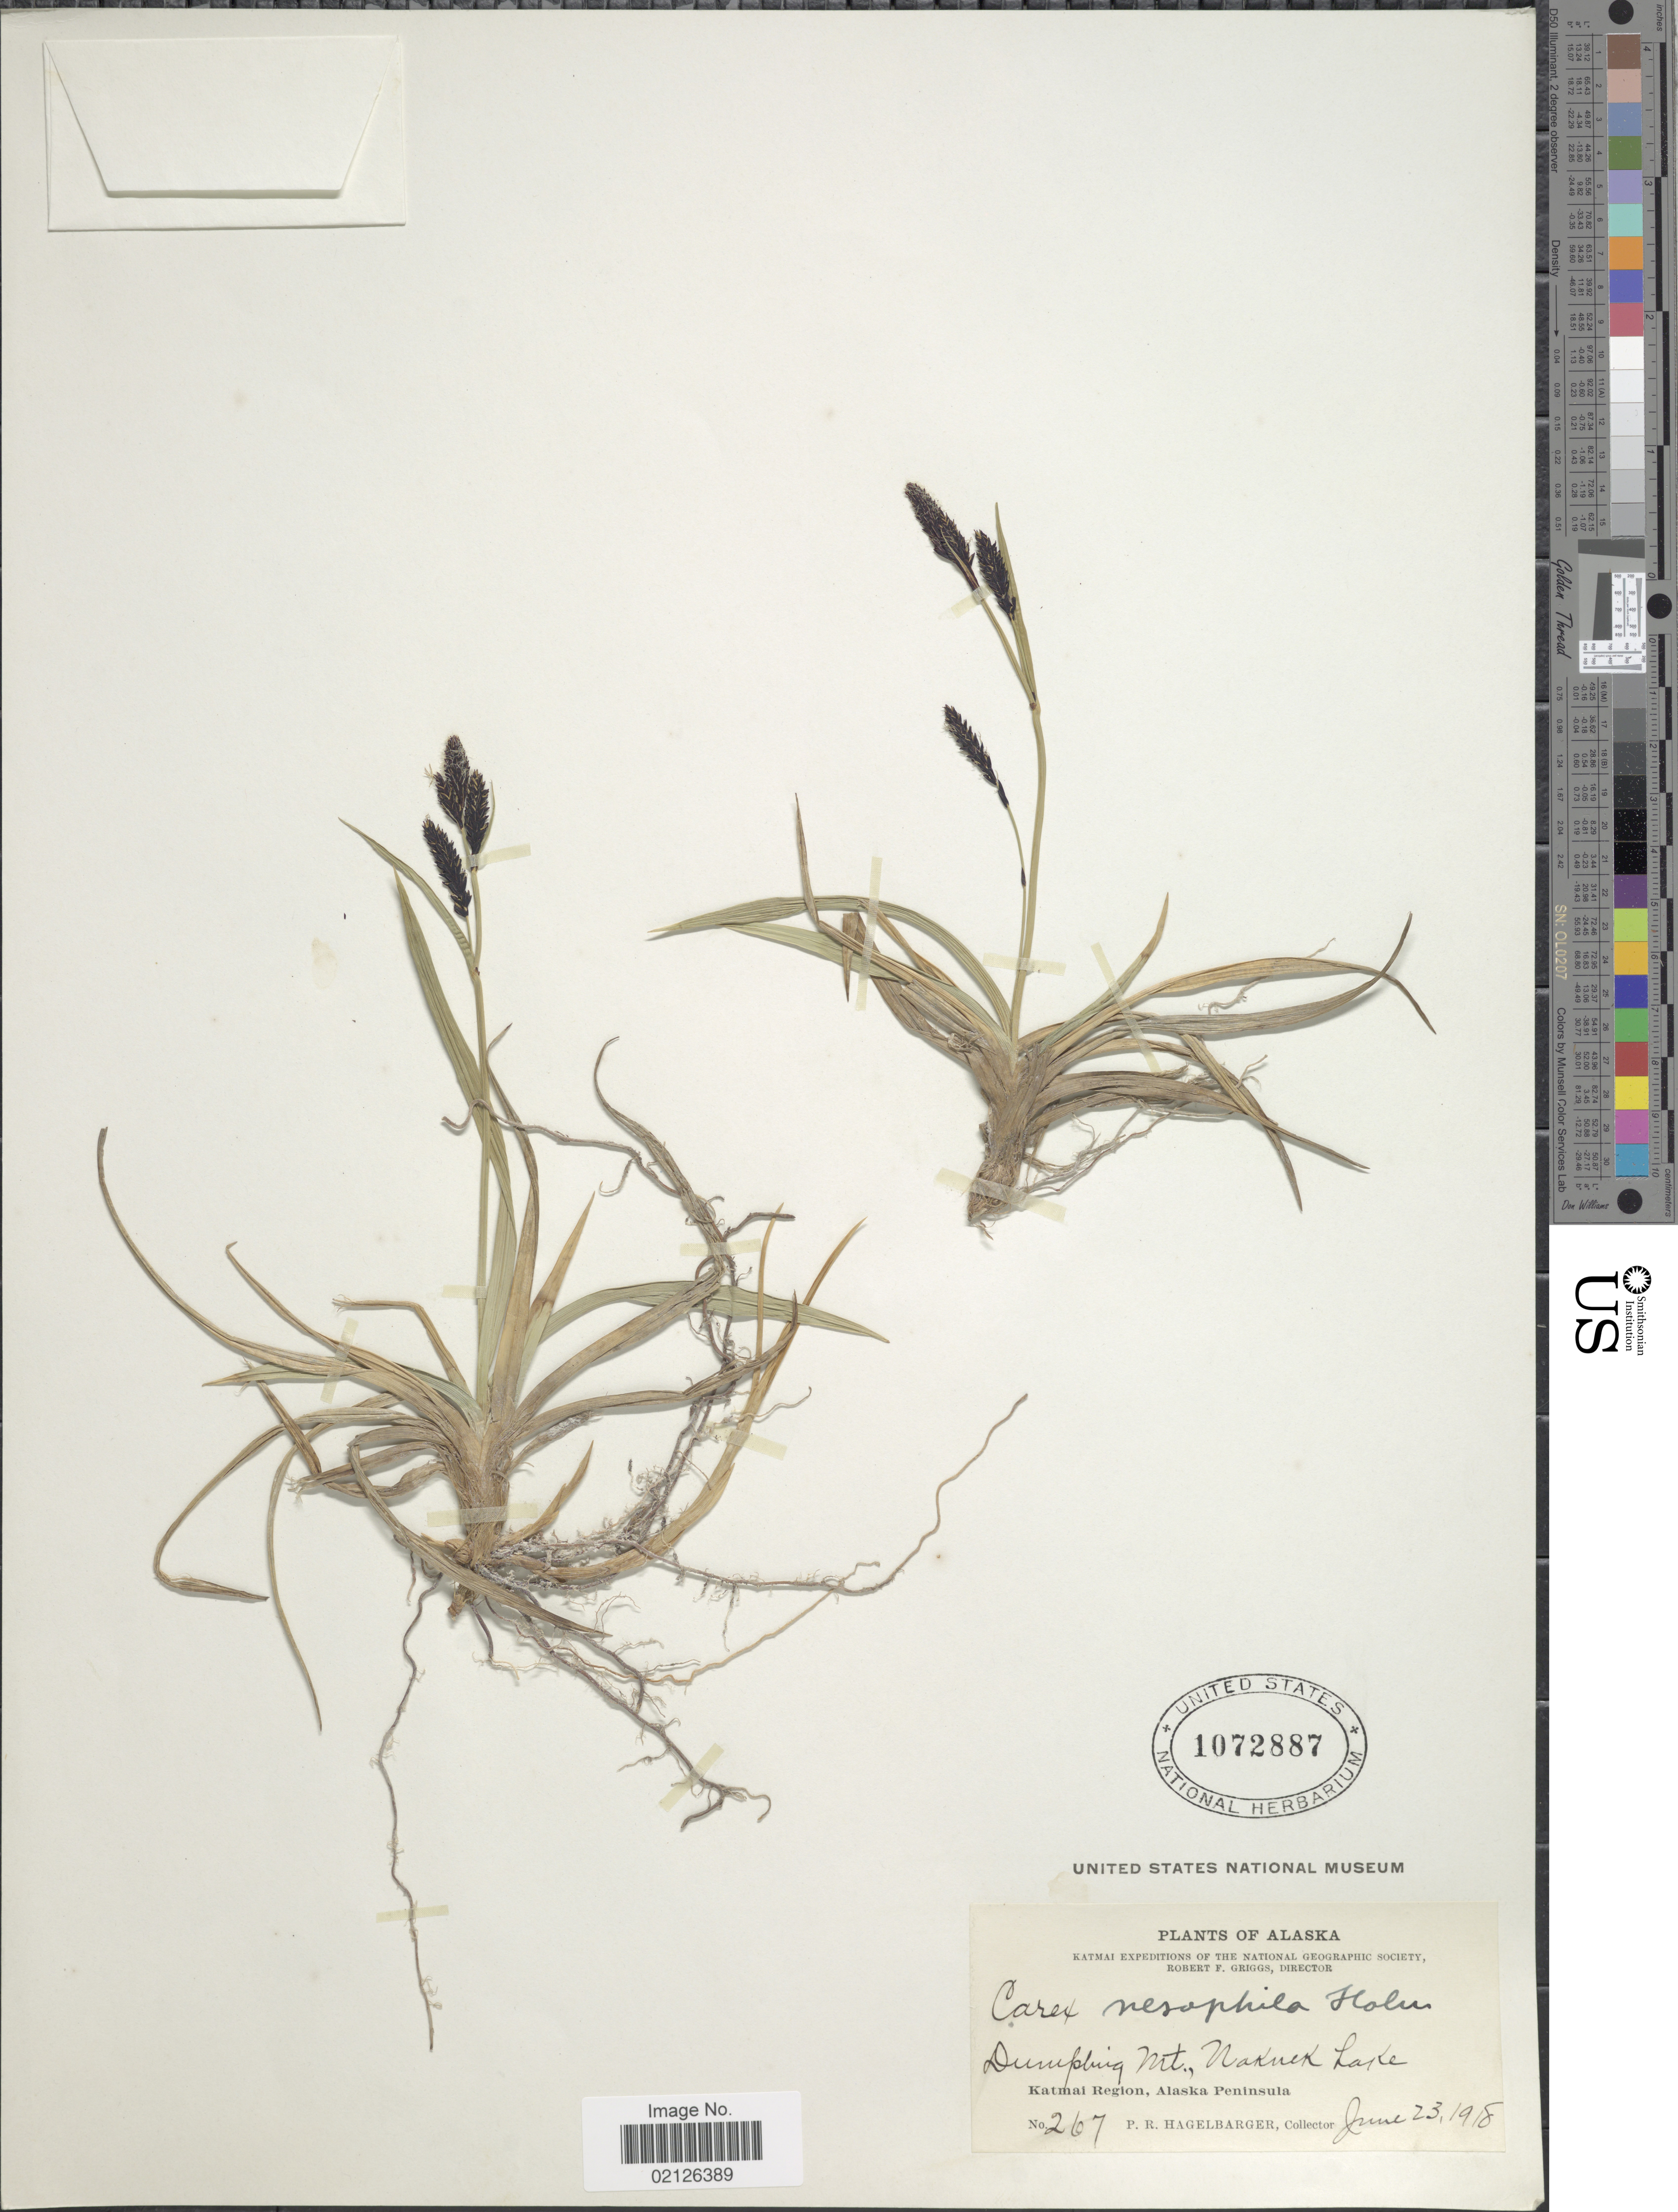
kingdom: Plantae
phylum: Tracheophyta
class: Liliopsida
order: Poales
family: Cyperaceae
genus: Carex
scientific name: Carex microchaeta subsp. nesophila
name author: (Holm) D.F. Murray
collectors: P. Hagelbarger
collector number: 267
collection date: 1918-06-23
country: United States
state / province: Alaska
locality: Dumpling Mt., Naknek Lake, Katmai Region, Alaska Peninsula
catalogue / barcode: US 1072887